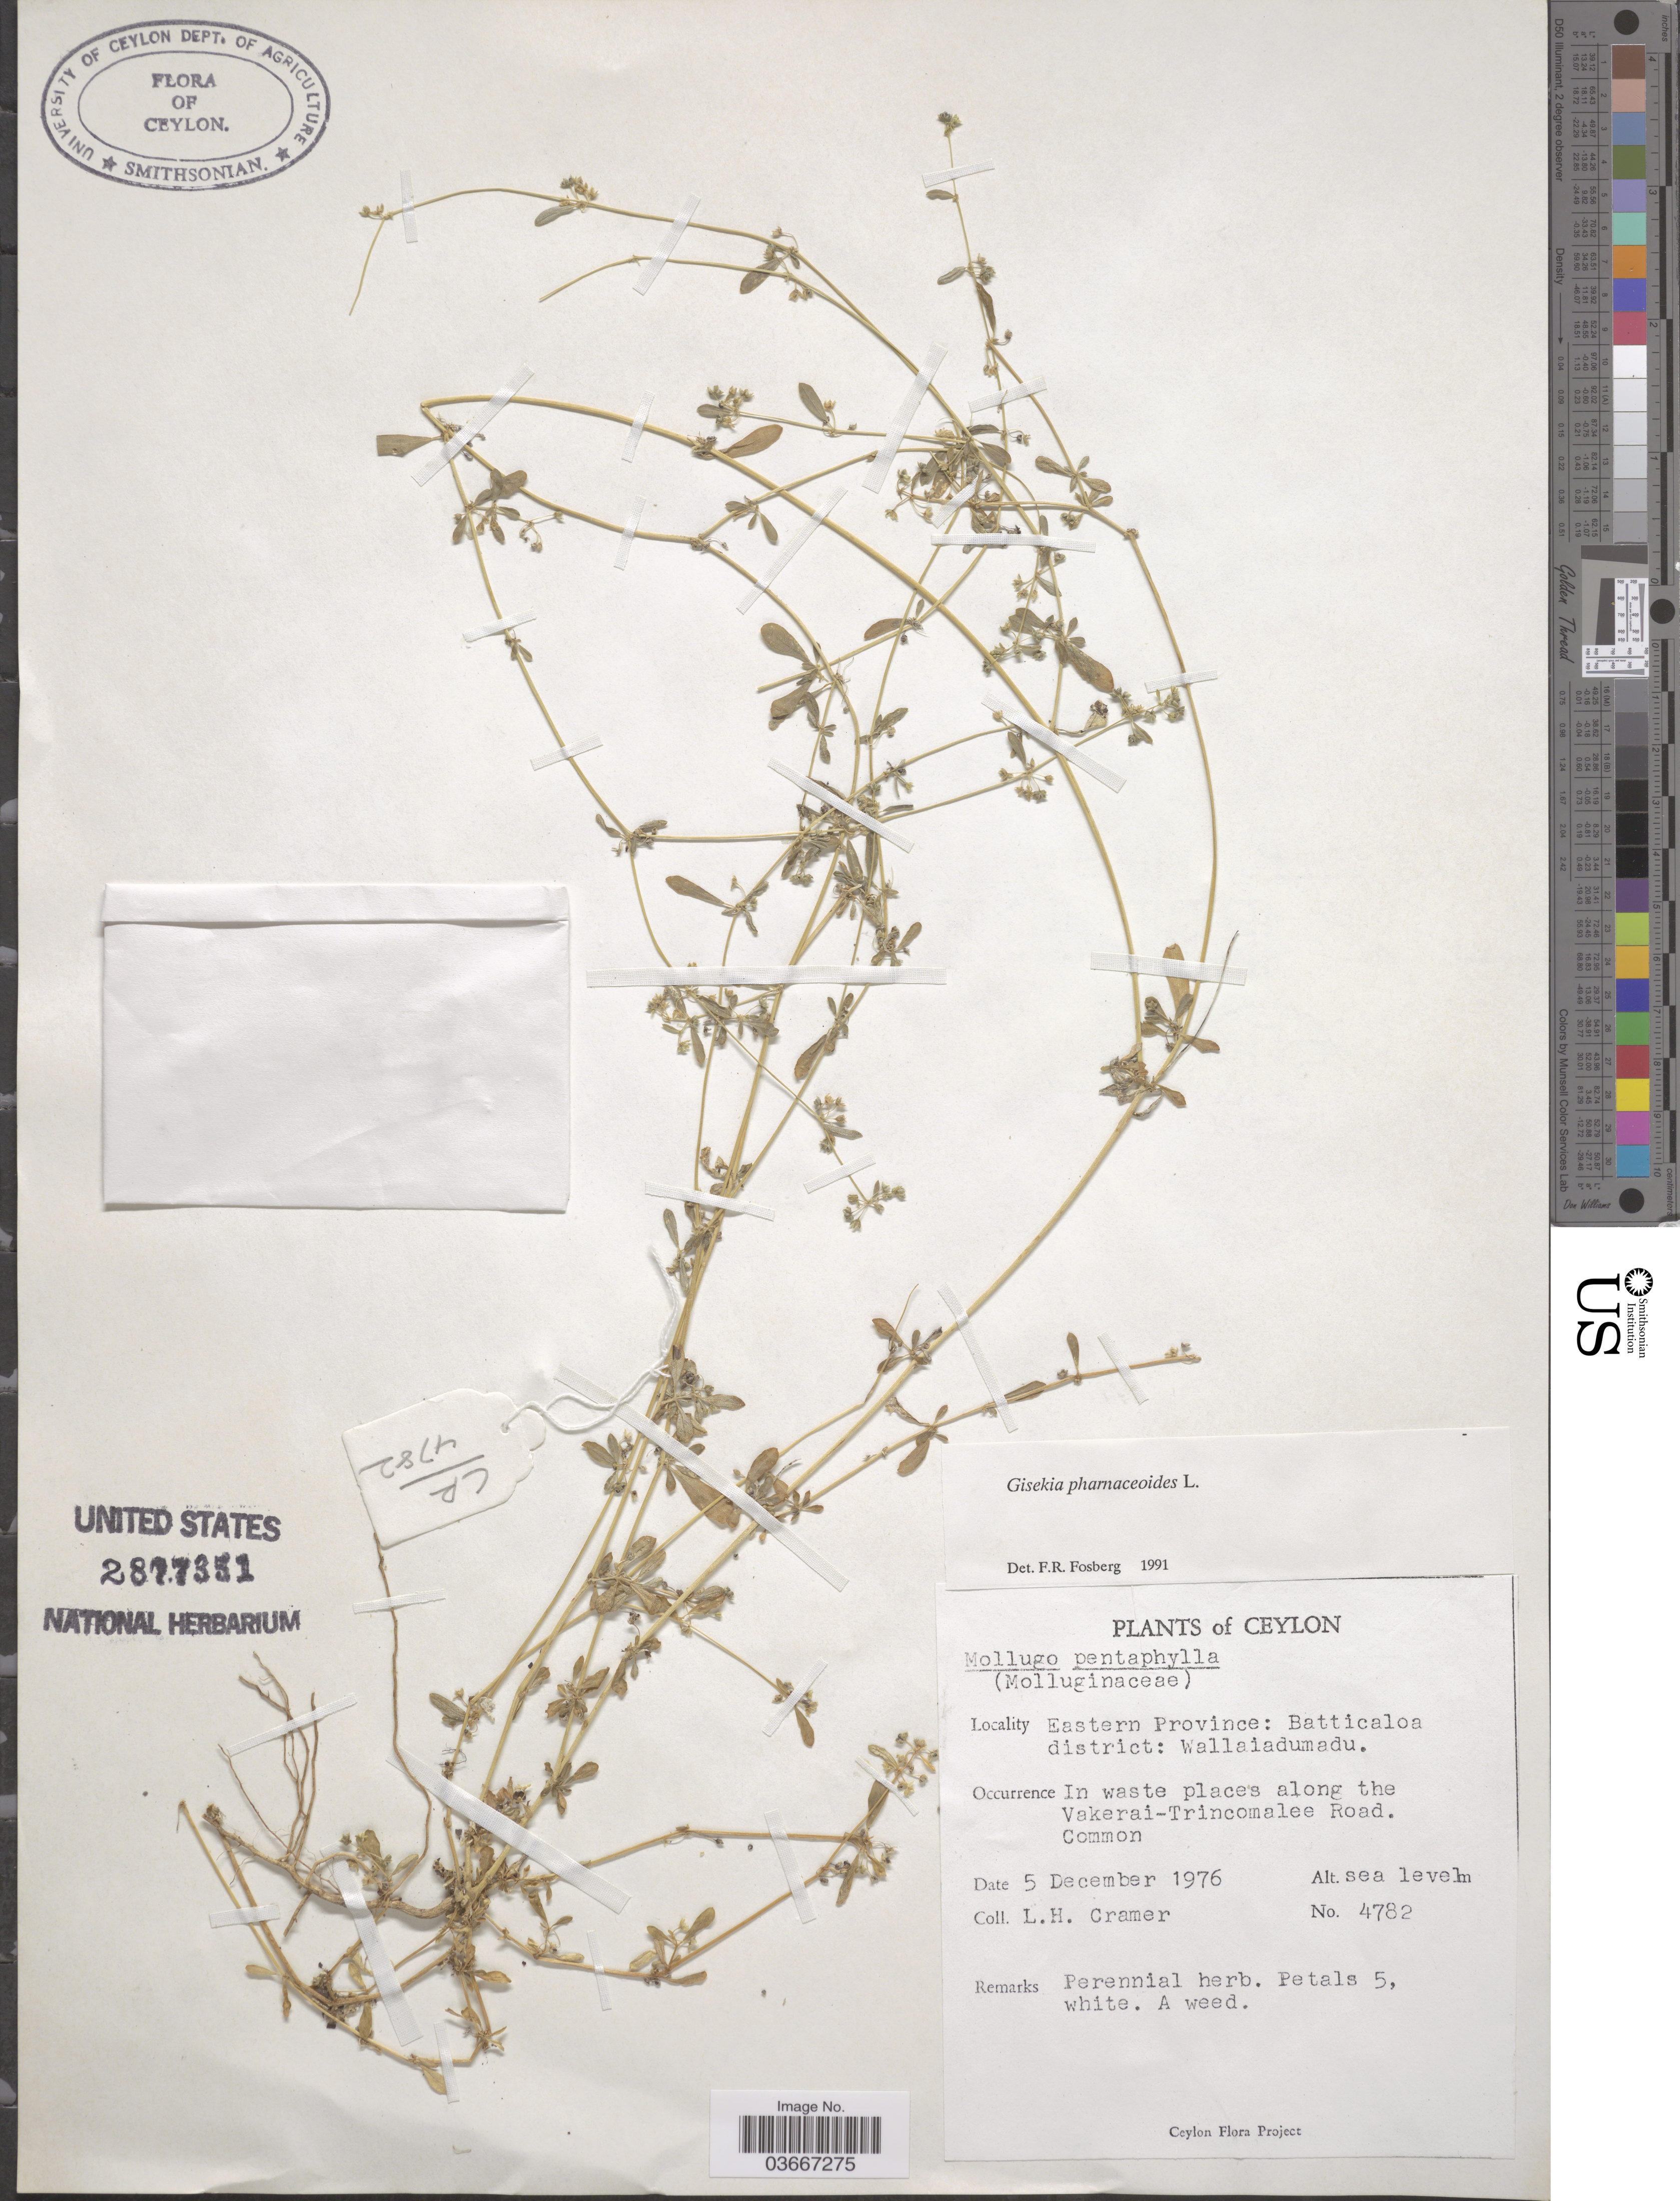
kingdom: Plantae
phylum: Tracheophyta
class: Magnoliopsida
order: Caryophyllales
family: Gisekiaceae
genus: Gisekia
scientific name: Gisekia sp.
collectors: L. H. Cramer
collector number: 4782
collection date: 1976-12-05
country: Sri Lanka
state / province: Eastern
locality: Ceylon. Batticaloa district: Wallaiadumadu. Along the Vakerai-Trincomalee Road.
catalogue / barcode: US 2877351